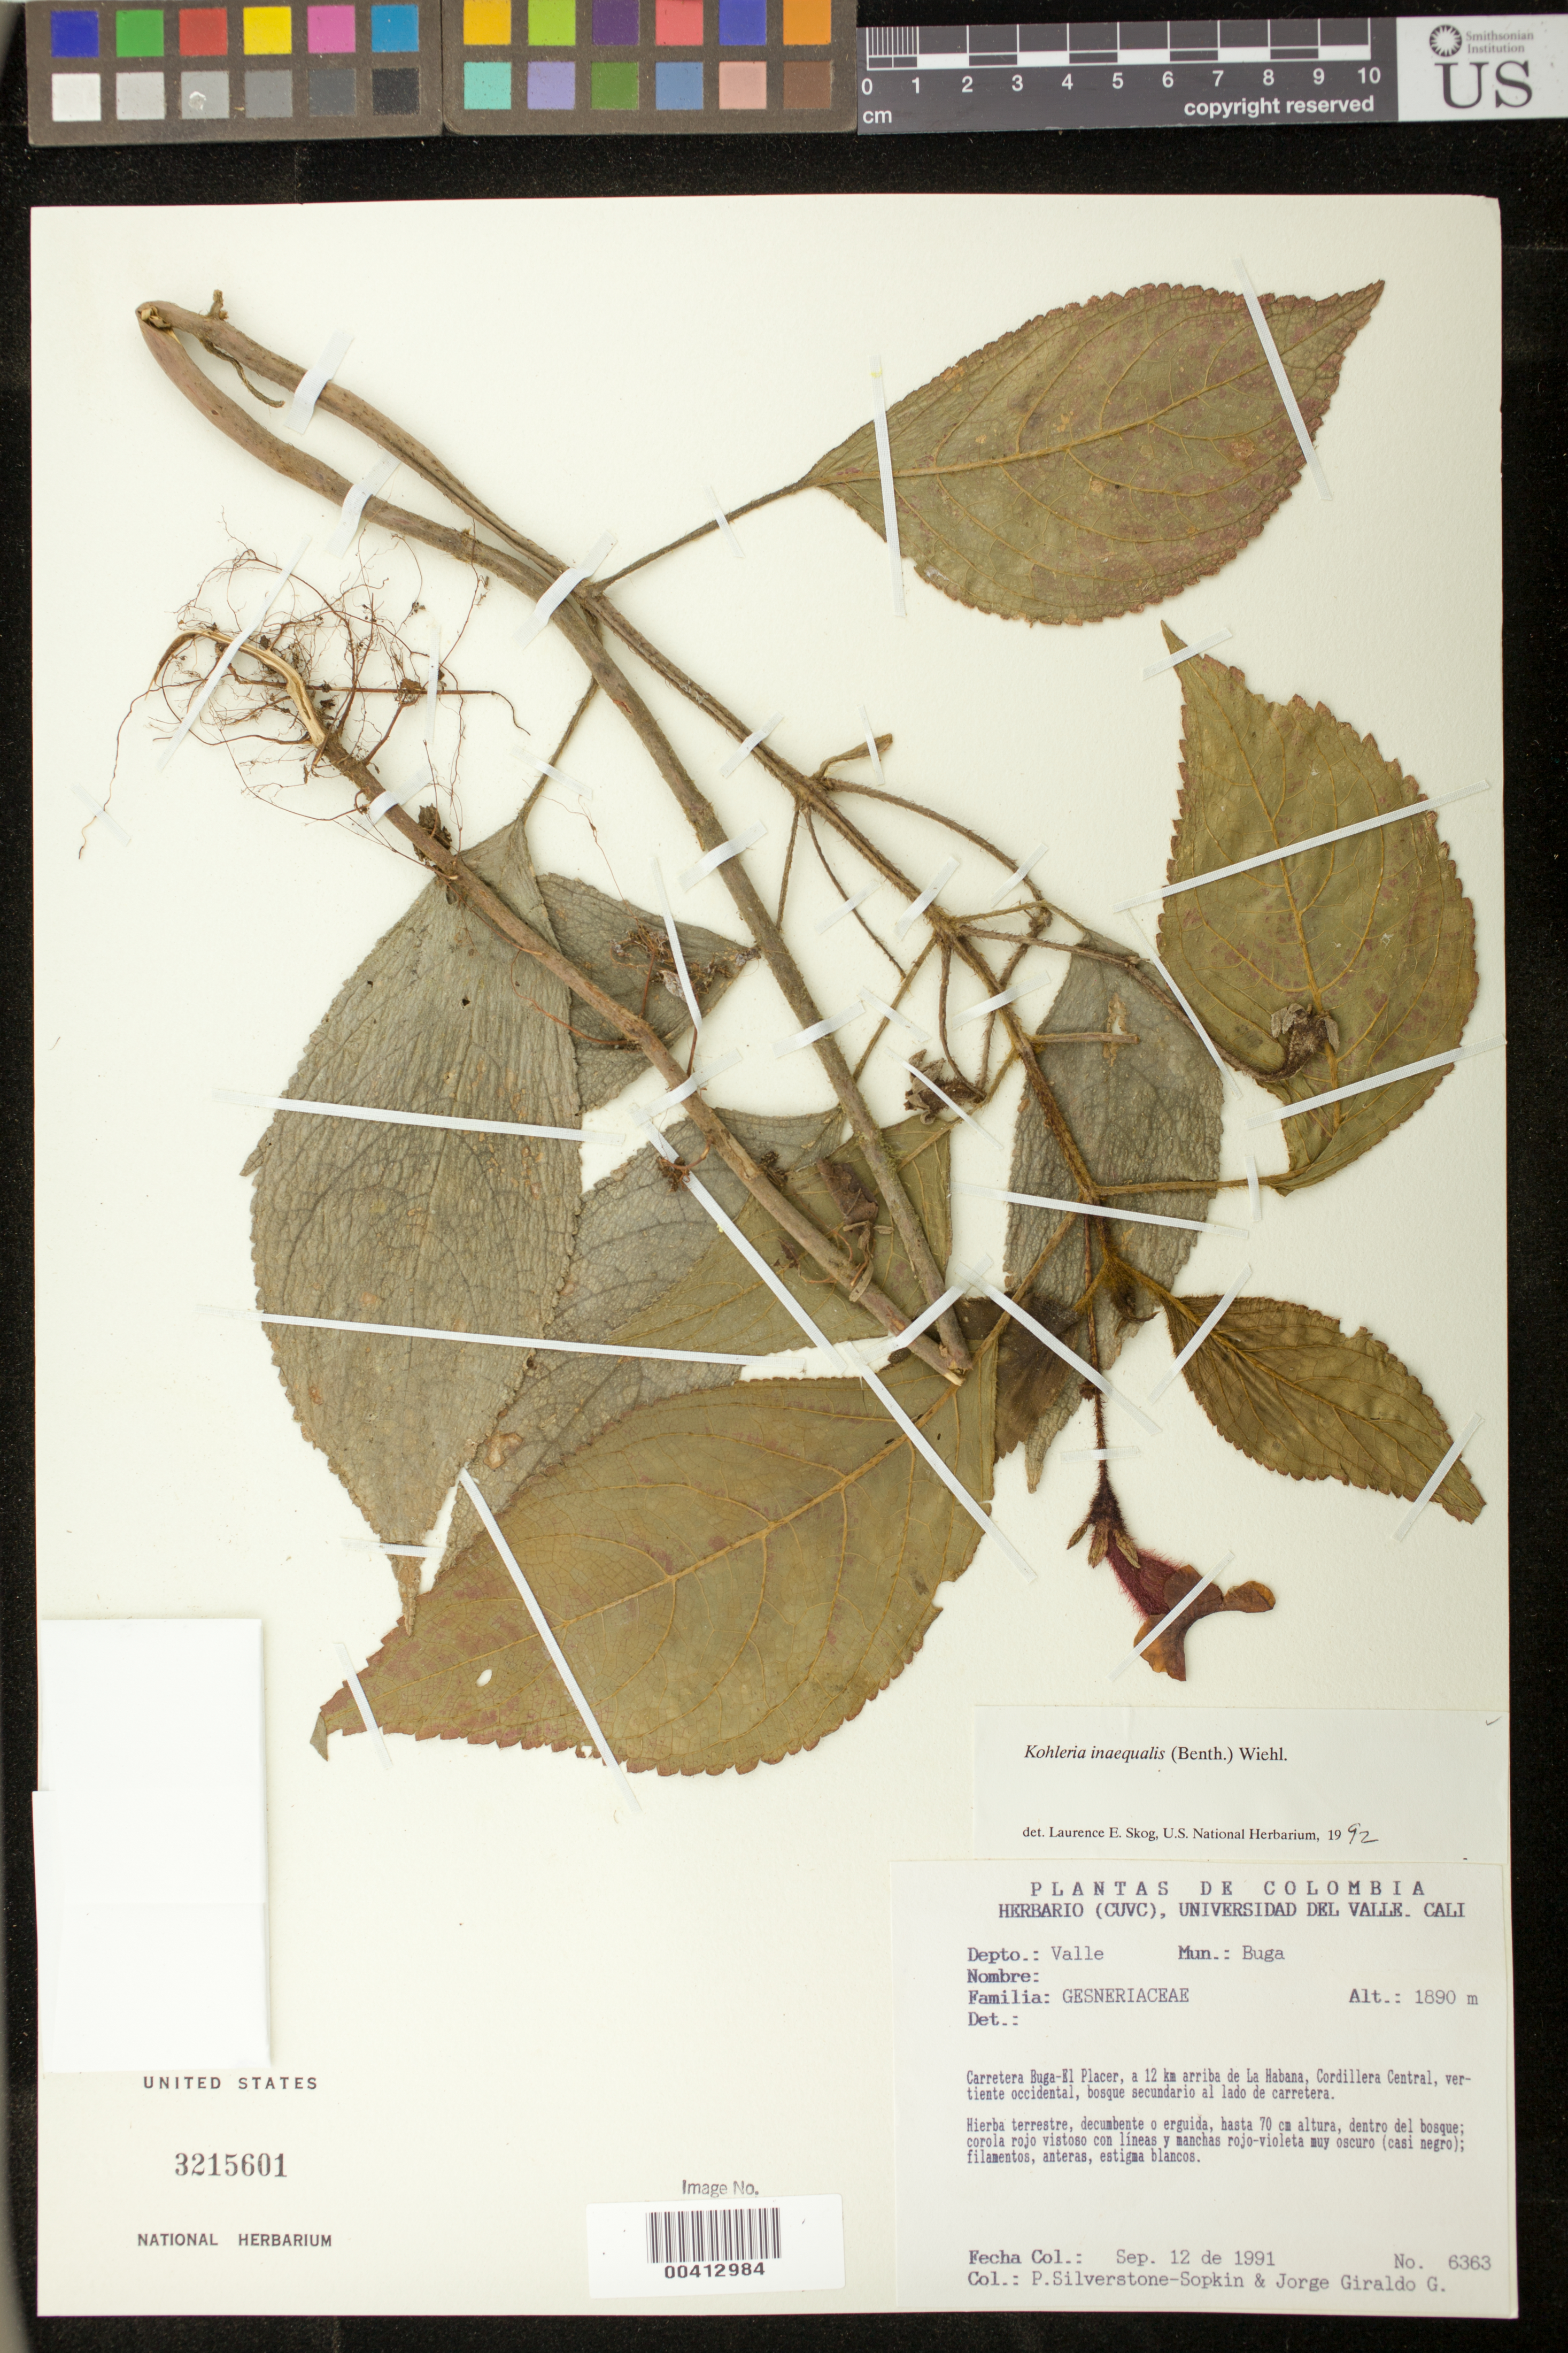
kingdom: Plantae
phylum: Tracheophyta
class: Magnoliopsida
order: Lamiales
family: Gesneriaceae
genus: Kohleria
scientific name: Kohleria inaequalis var. inaequalis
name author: (Benth.) Wiehler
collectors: P. A. Silverstone-Sopkin & J. Giraldo-Gensini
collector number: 6363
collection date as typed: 12 Sep 1991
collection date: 1991-09-12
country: Colombia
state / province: Valle del Cauca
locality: Buga, Carretera Buga-El Placer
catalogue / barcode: US 3215601